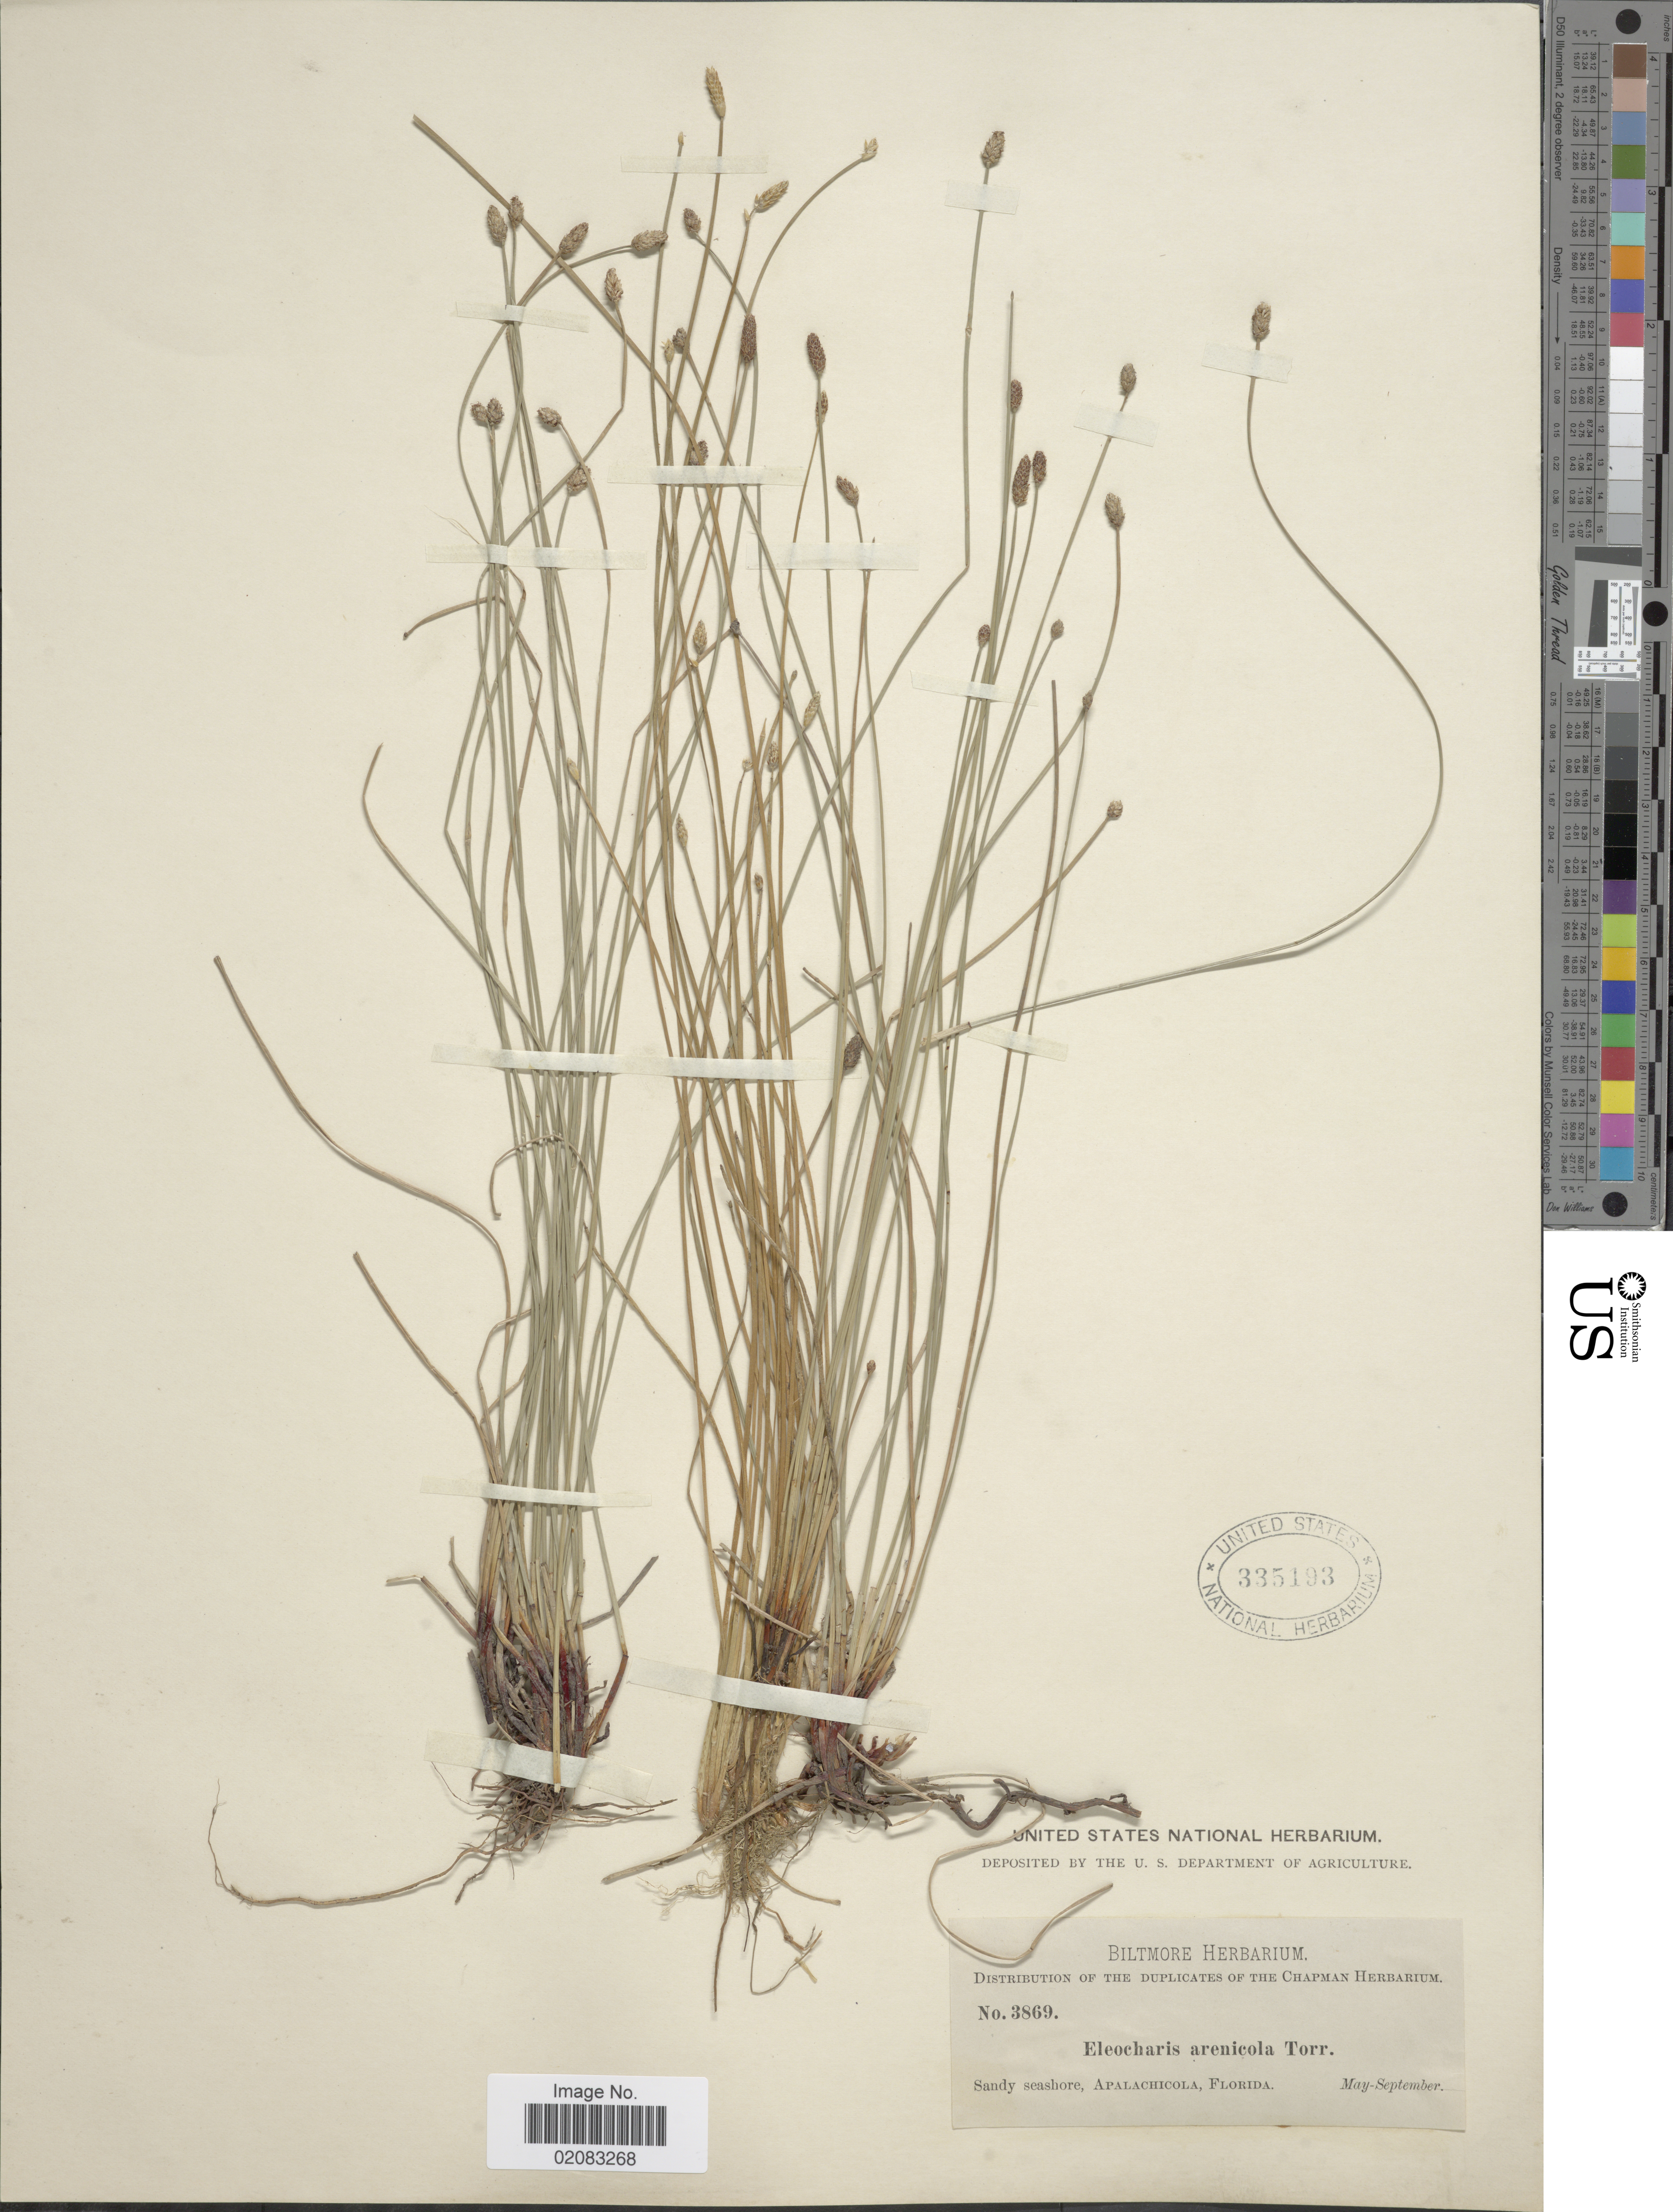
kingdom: Plantae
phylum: Tracheophyta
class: Liliopsida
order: Poales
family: Cyperaceae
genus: Eleocharis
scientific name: Eleocharis montevidensis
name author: Kunth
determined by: Strong, Mark T., (BOT), Smithsonian Institution - National Museum of Natural History (UNITED STATES)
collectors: ex herb. Biltmore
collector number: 3869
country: United States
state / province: Florida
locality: Sandy seashore, Apalachicola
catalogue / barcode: US 335193